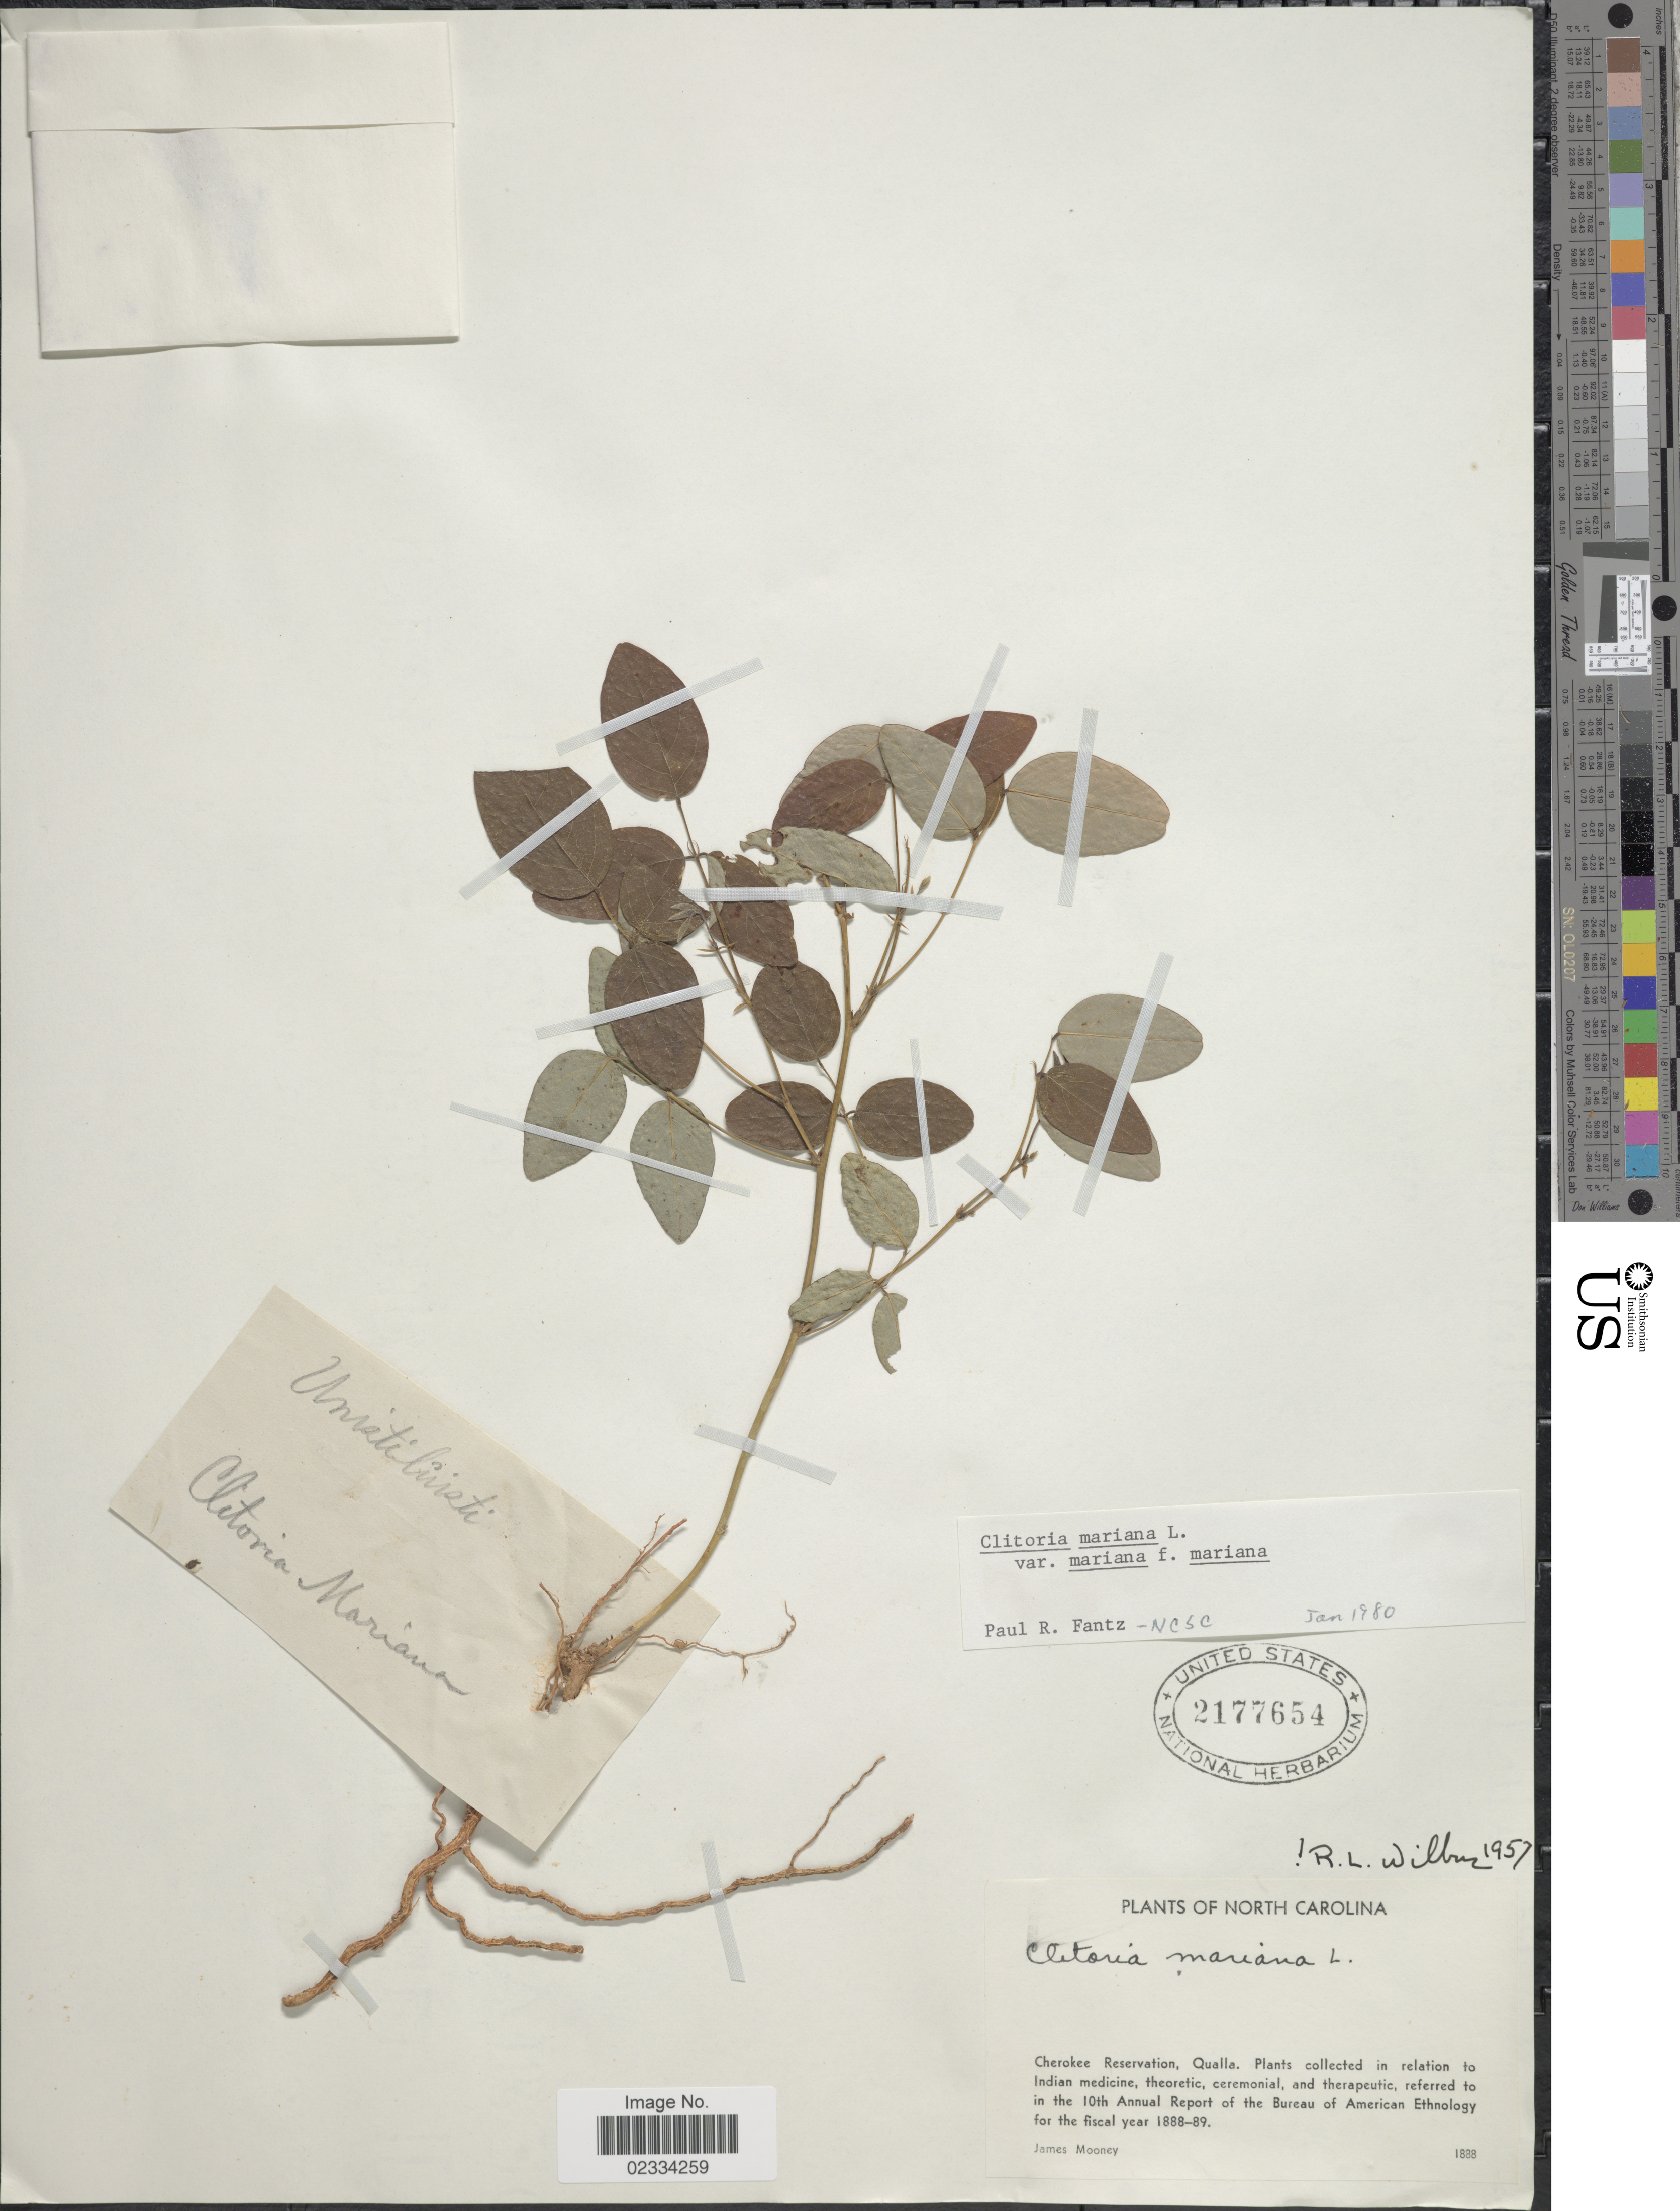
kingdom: Plantae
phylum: Tracheophyta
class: Magnoliopsida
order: Fabales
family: Fabaceae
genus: Clitoria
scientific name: Clitoria mariana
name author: L.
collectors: J. Mooney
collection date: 1888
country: United States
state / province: North Carolina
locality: Cherokee Reservation, Qualla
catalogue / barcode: US 2177654